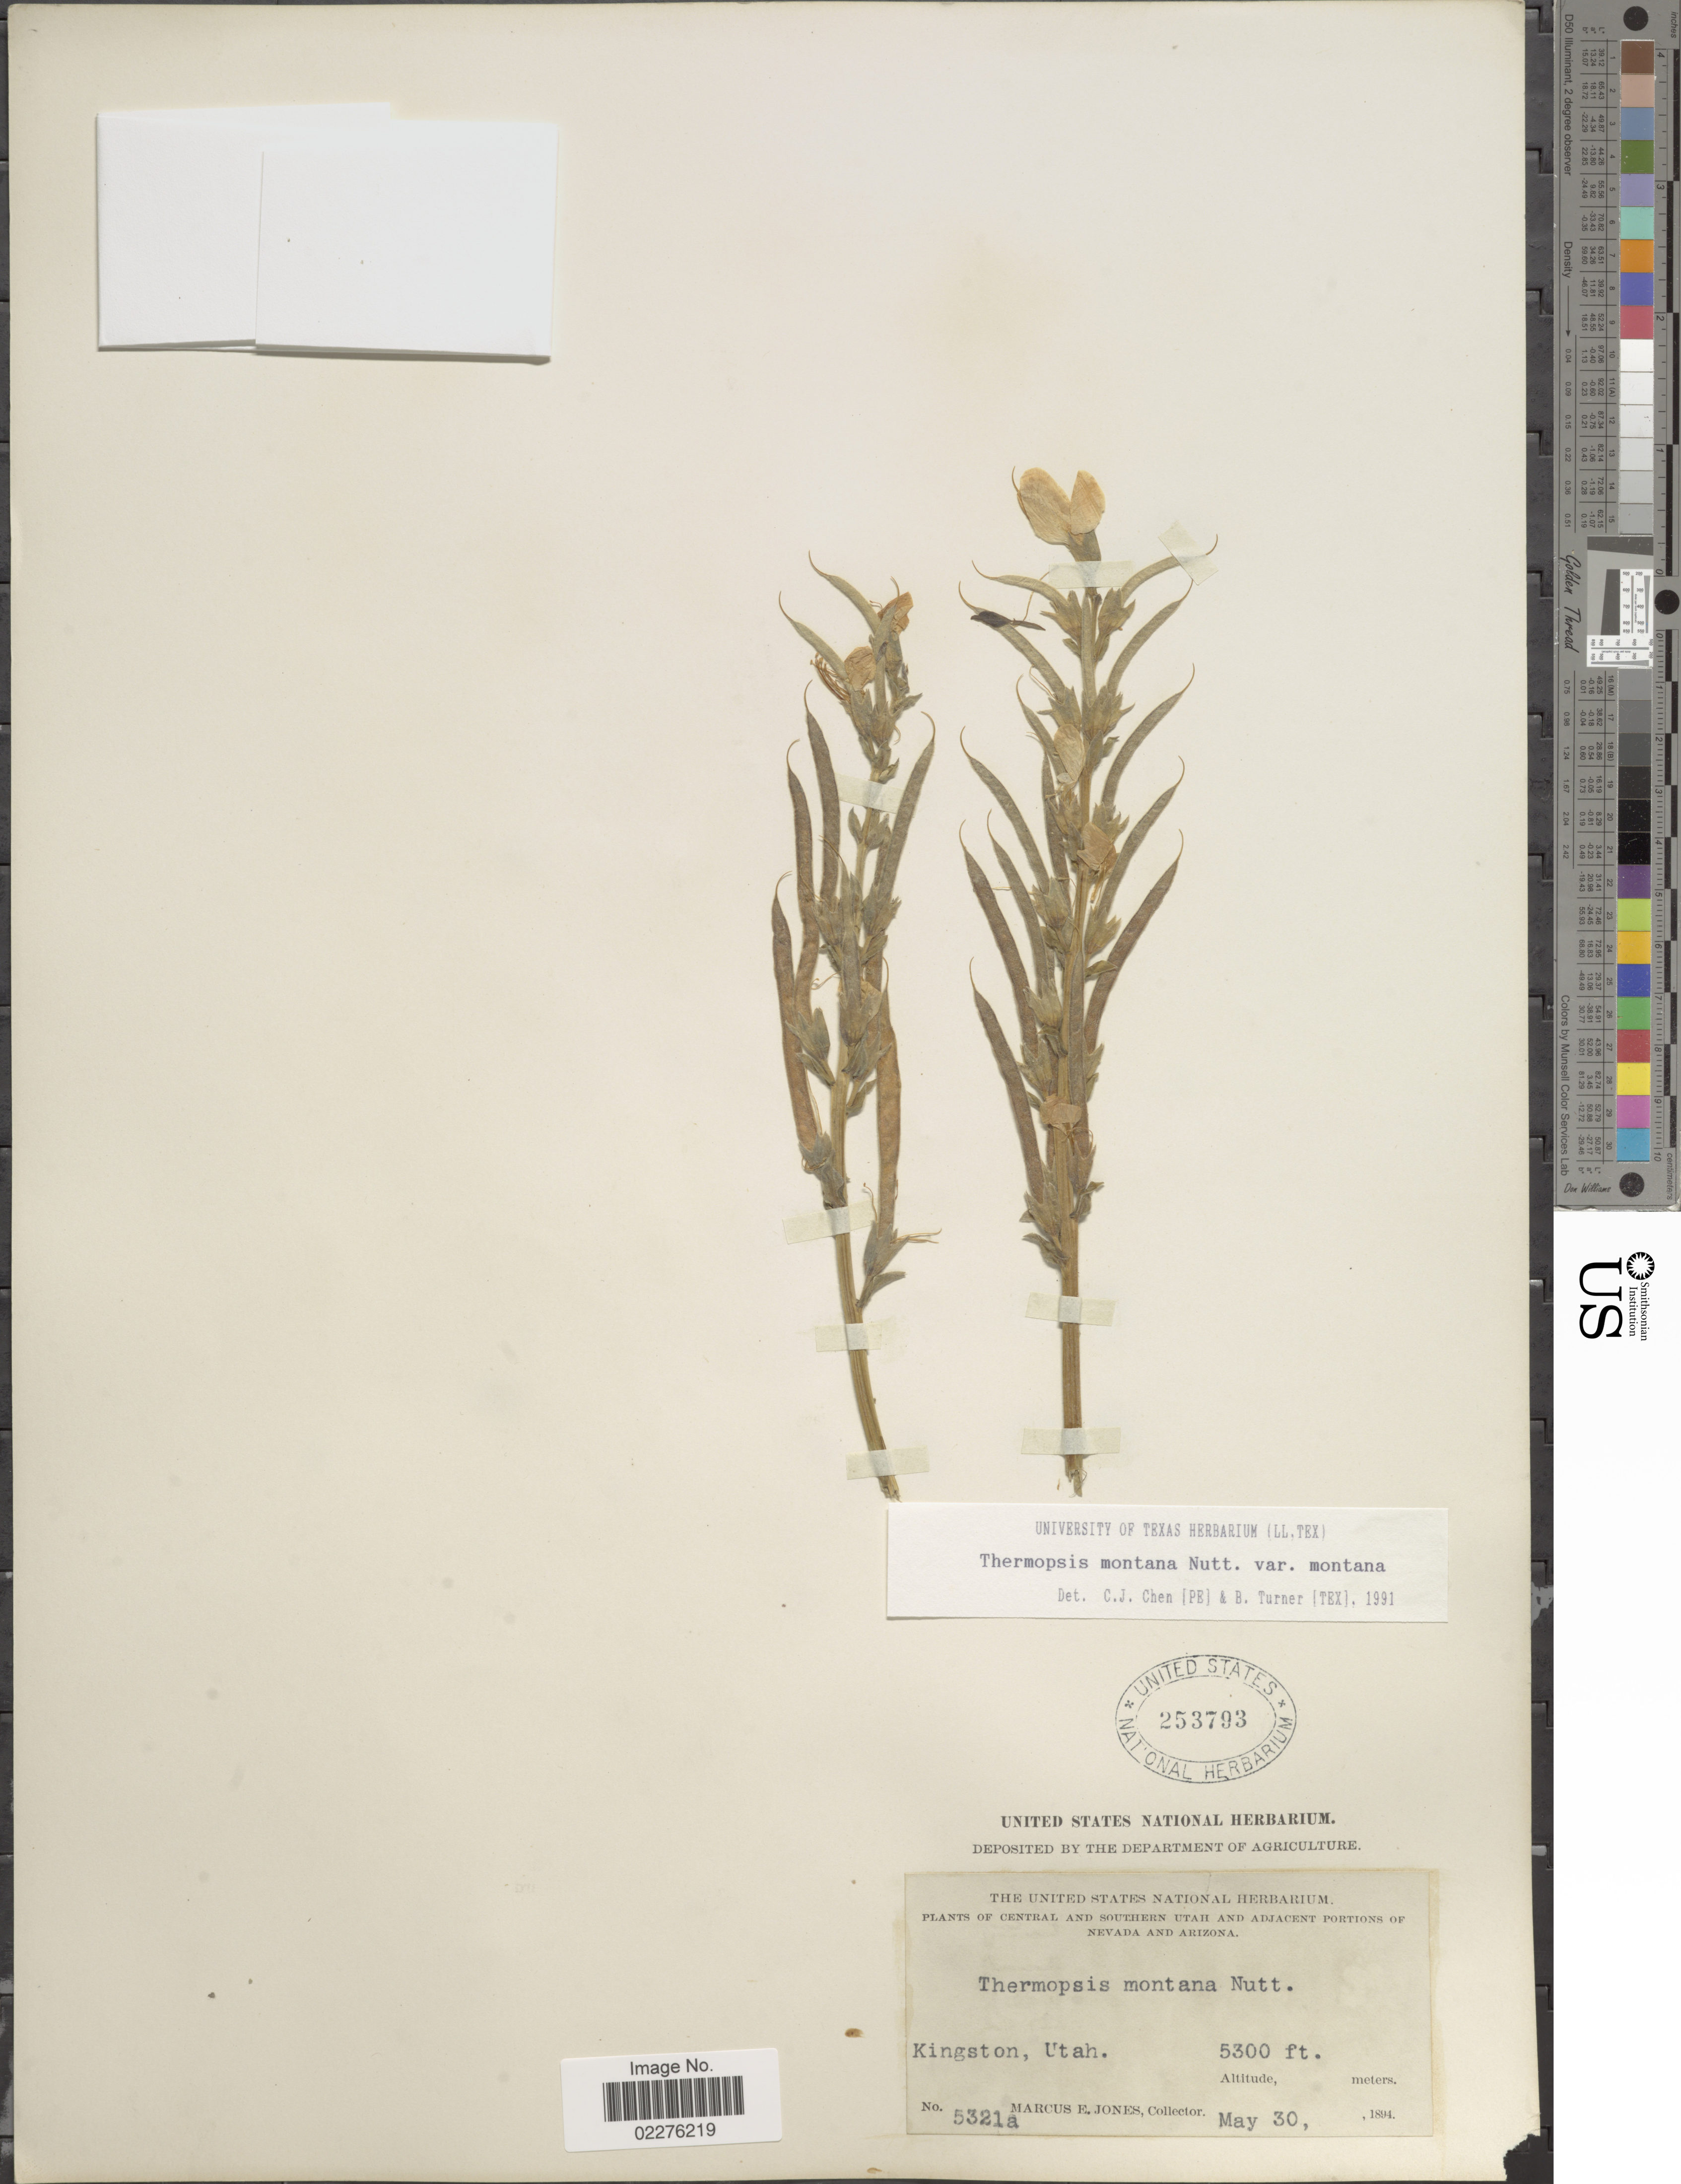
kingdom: Plantae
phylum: Tracheophyta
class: Magnoliopsida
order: Fabales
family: Fabaceae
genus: Thermopsis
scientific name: Thermopsis montana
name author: Nutt.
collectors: M. E. Jones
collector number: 5321a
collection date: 1894-05-30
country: United States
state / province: Utah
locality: Central and Southern Utah and Adjacent Portions of Nevada and Arizona, KIngston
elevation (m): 1615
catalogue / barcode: US 253793